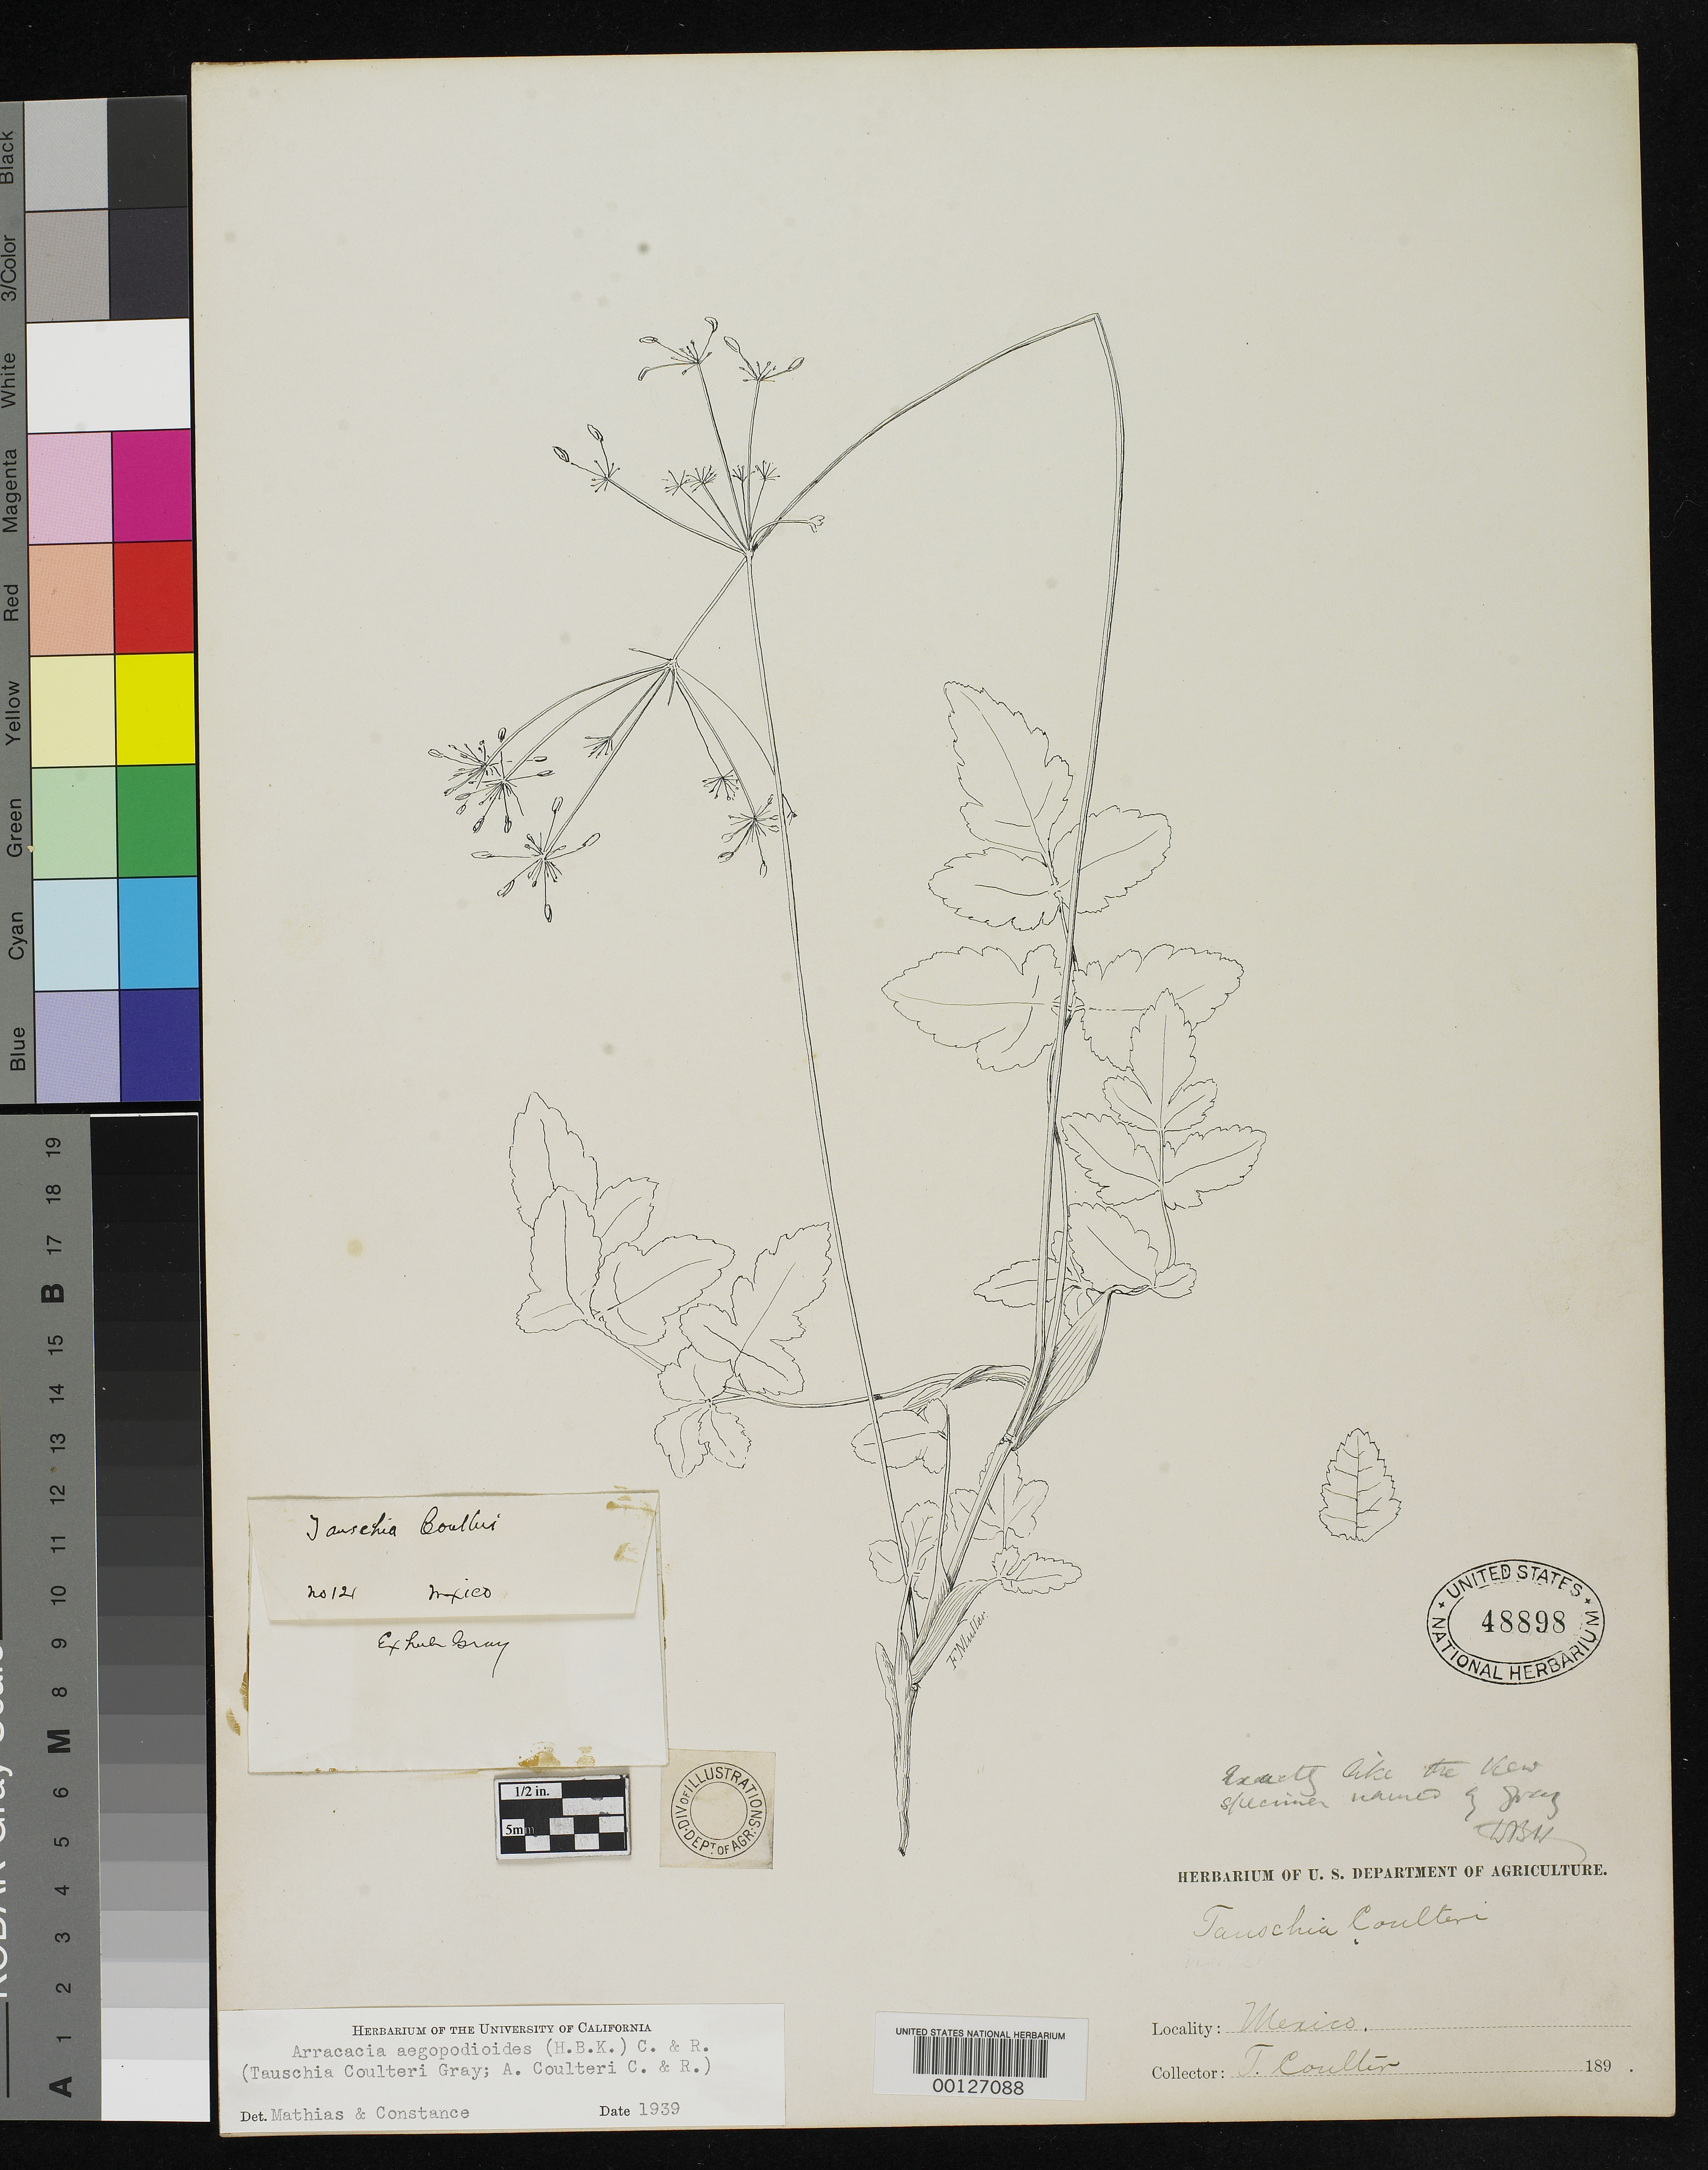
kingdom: Plantae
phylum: Tracheophyta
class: Magnoliopsida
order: Apiales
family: Apiaceae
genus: Tauschia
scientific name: Tauschia coulteri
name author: A. Gray & Harv. ex A. Gray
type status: Type Fragment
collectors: T. Coulter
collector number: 121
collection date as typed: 189-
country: Mexico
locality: E of Monserrat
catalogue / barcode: US 48898